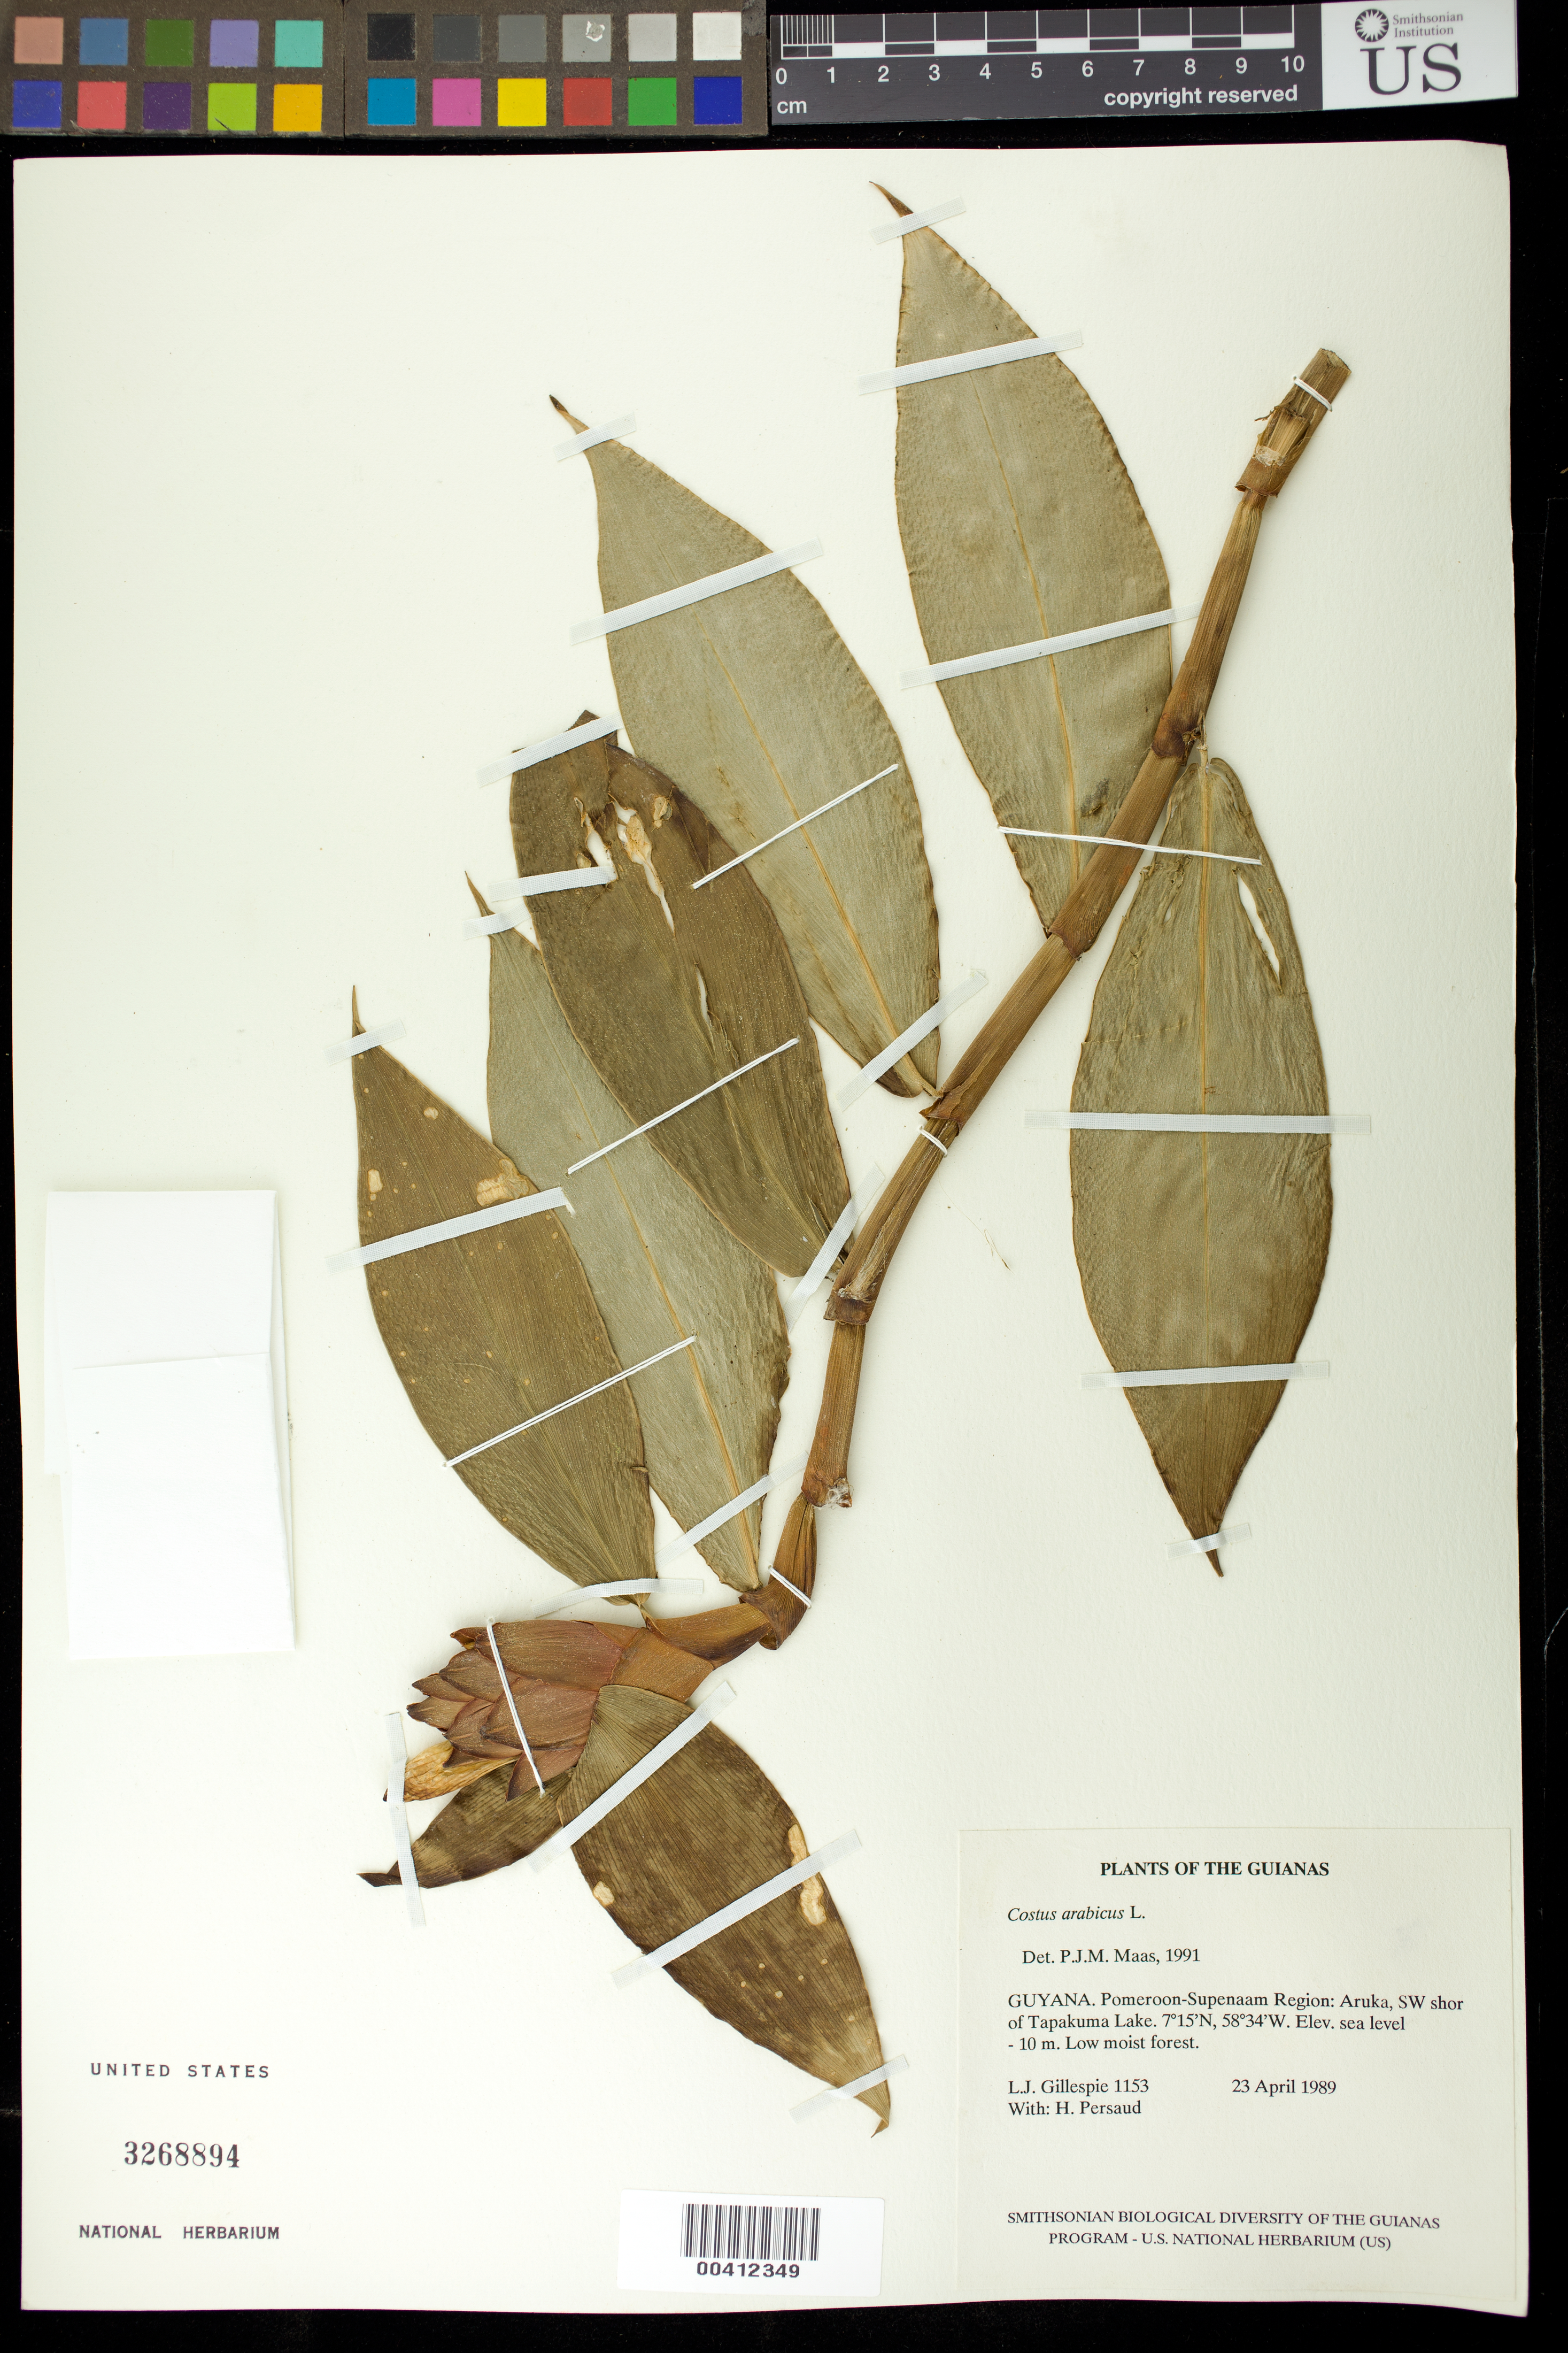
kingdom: Plantae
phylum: Tracheophyta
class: Liliopsida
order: Zingiberales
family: Costaceae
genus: Costus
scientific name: Costus arabicus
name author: L.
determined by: Maas, Paul J. M.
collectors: L. J. Gillespie & H. Persaud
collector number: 1153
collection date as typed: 23 Apr 1989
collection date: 1989-04-23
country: Guyana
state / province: Pomeroon-Supenaam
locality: Aruka, sw shore of tapakuma lake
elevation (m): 0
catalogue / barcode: US 3268894